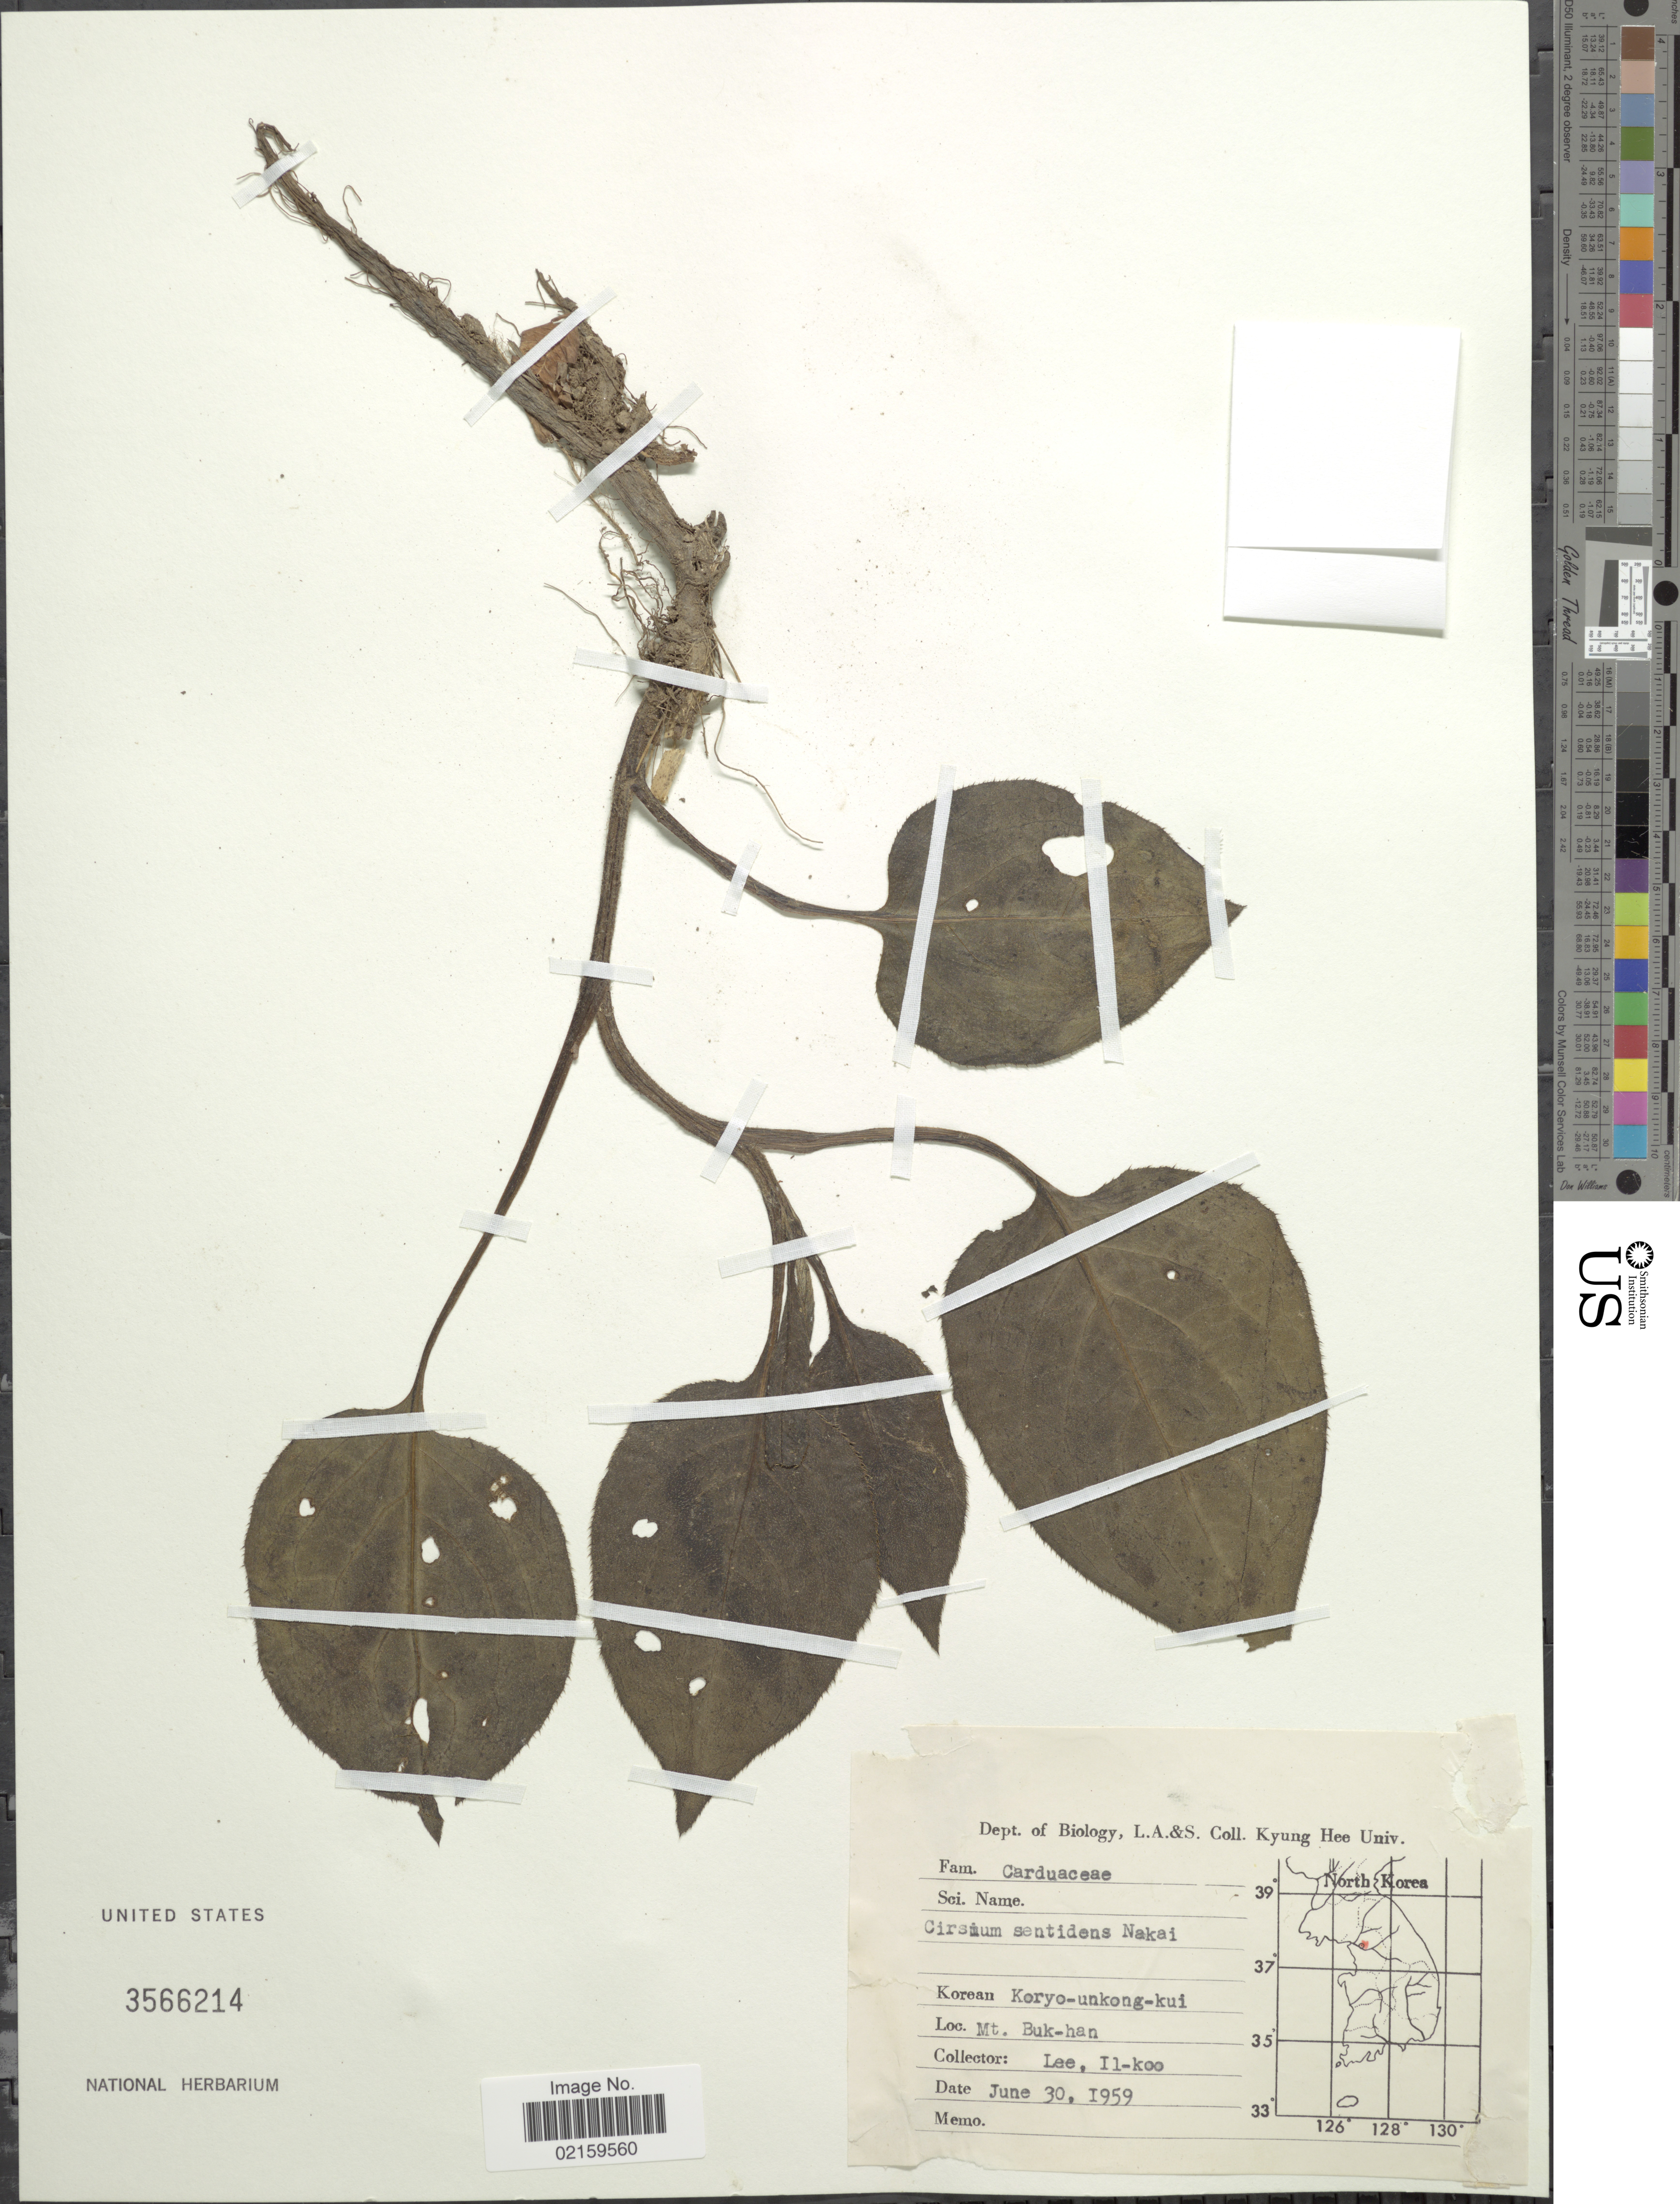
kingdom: Plantae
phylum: Tracheophyta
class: Magnoliopsida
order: Asterales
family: Asteraceae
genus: Cirsium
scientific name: Cirsium sentidens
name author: Nakai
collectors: Il-Ko Lee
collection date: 1959-06-30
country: South Korea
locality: Mt. Buk-han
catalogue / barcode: US 3566214